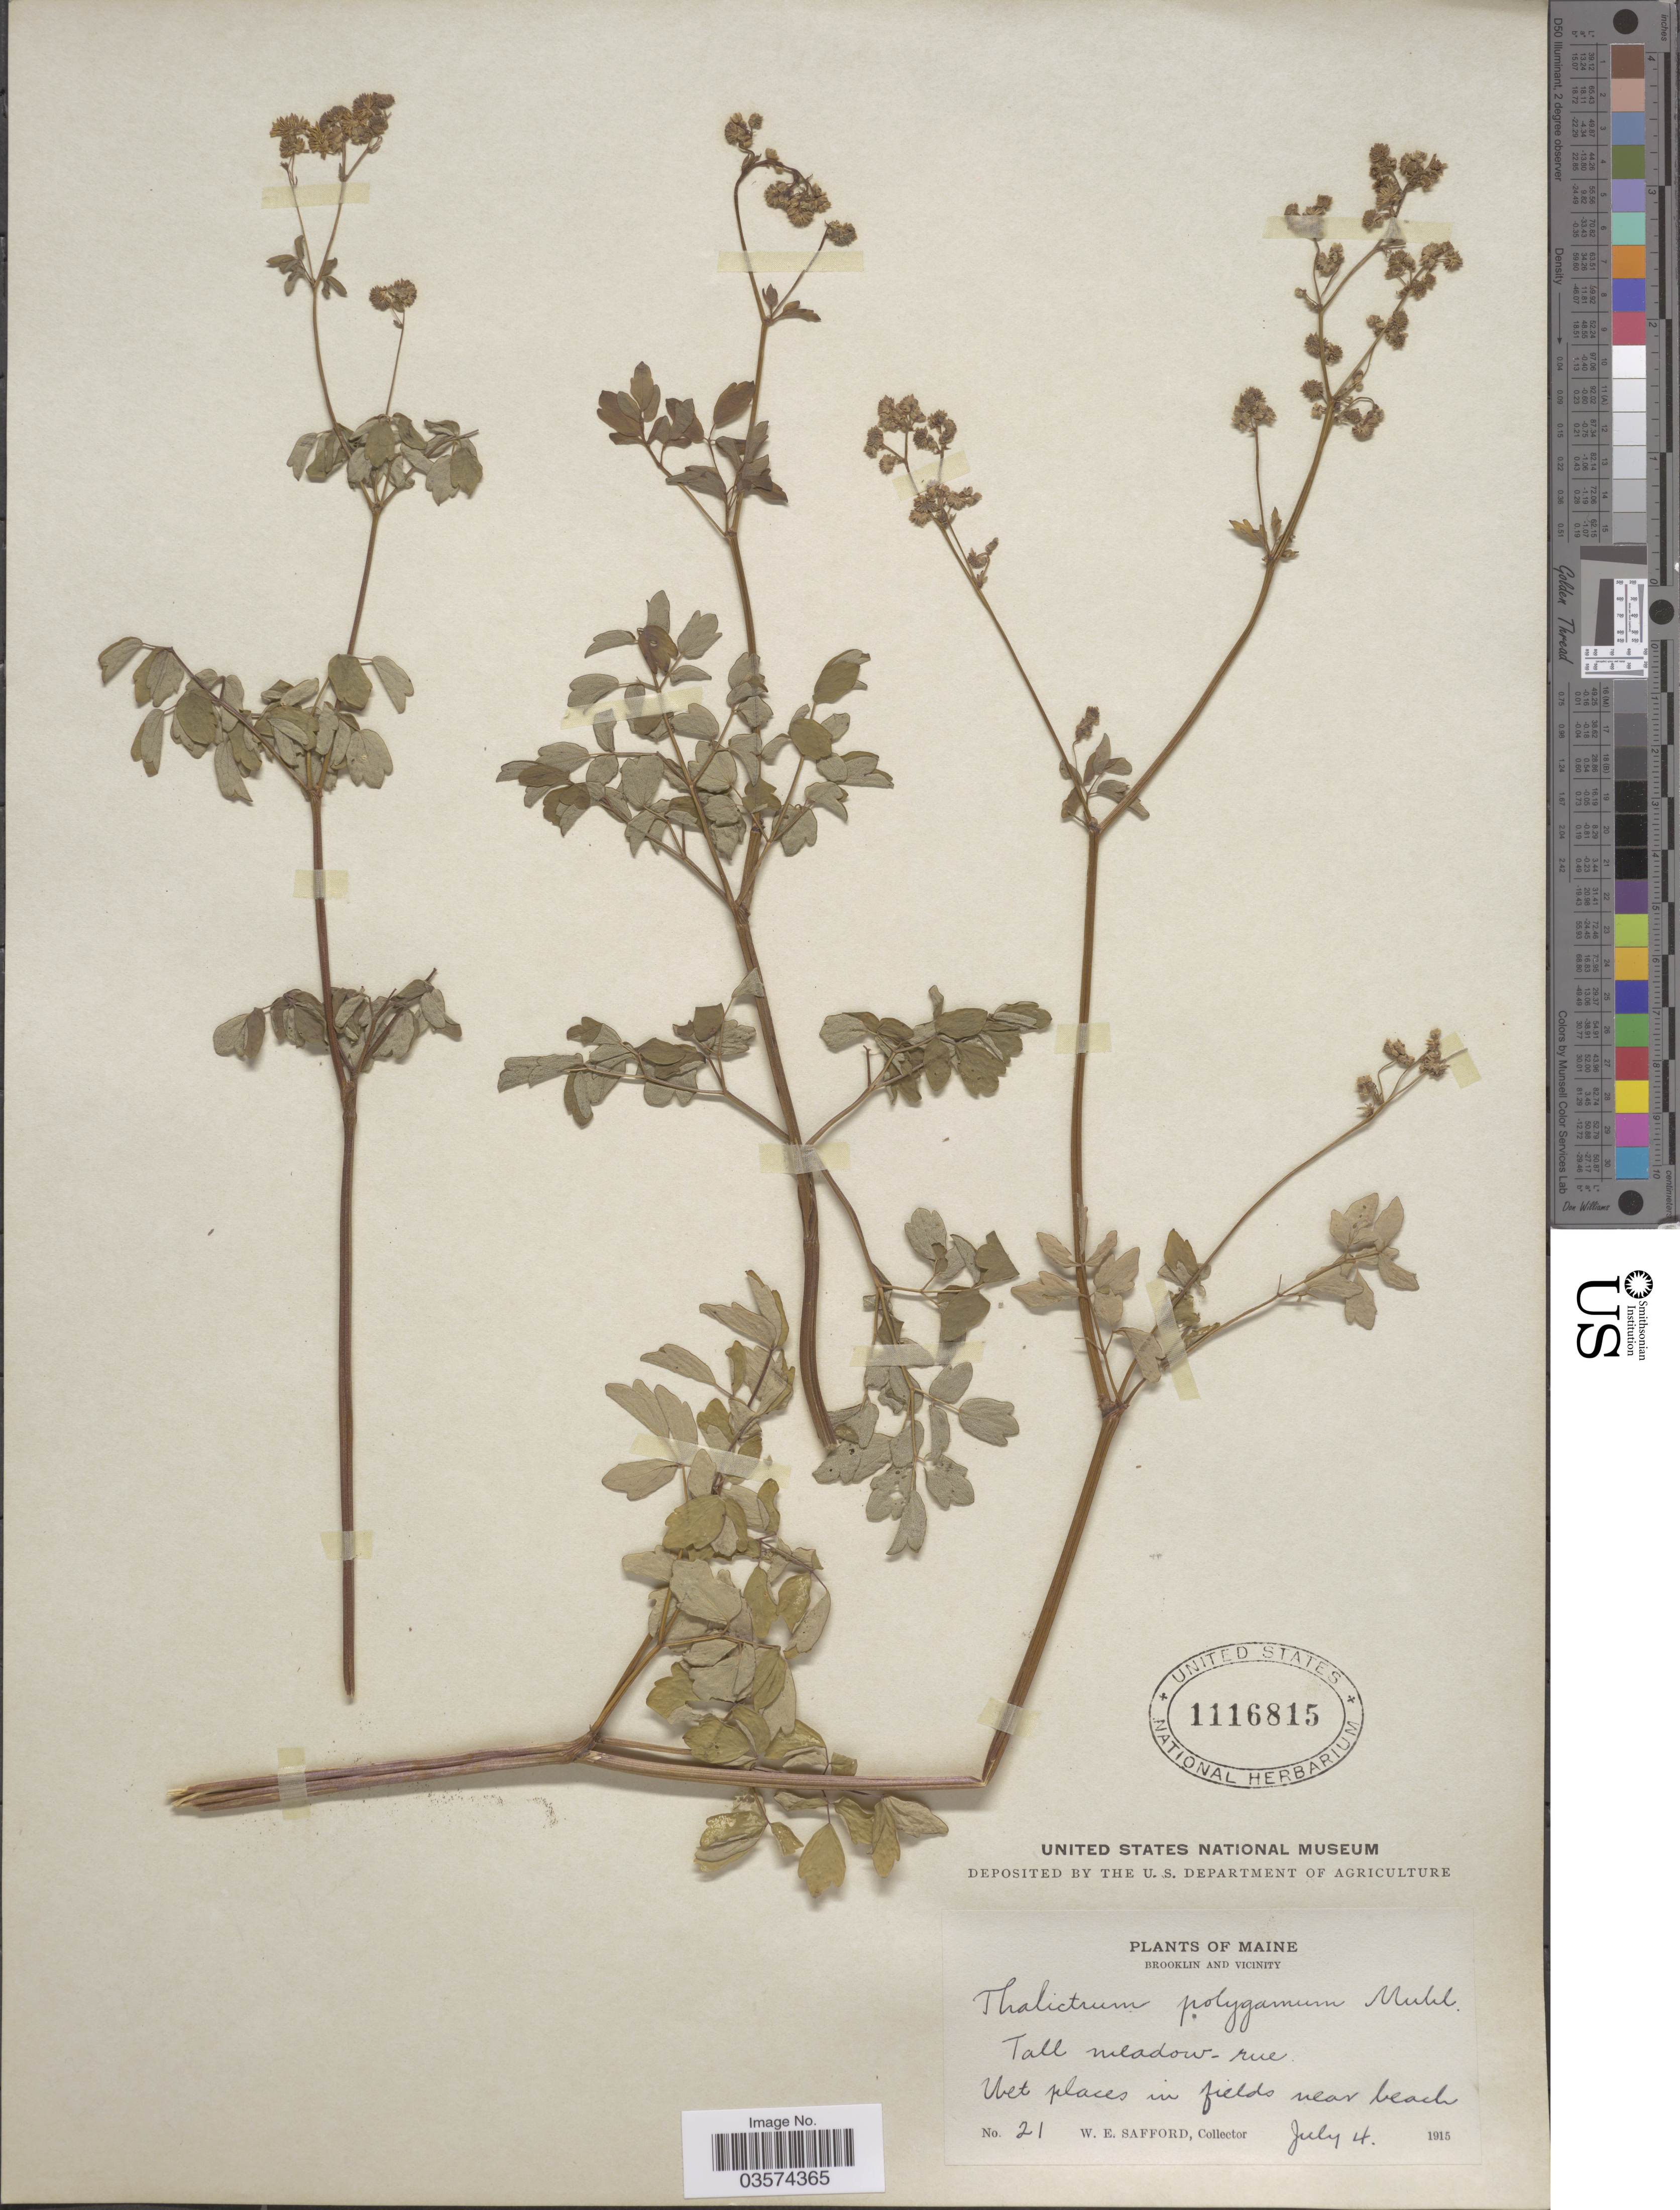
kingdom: Plantae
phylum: Tracheophyta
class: Magnoliopsida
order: Ranunculales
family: Ranunculaceae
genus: Thalictrum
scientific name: Thalictrum pubescens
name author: Pursh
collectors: W. E. Safford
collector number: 21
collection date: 1915-07-04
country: United States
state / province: Maine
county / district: Hancock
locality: Brooklin and Vicinity. Wet places in fields near beach.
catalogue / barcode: US 1116815